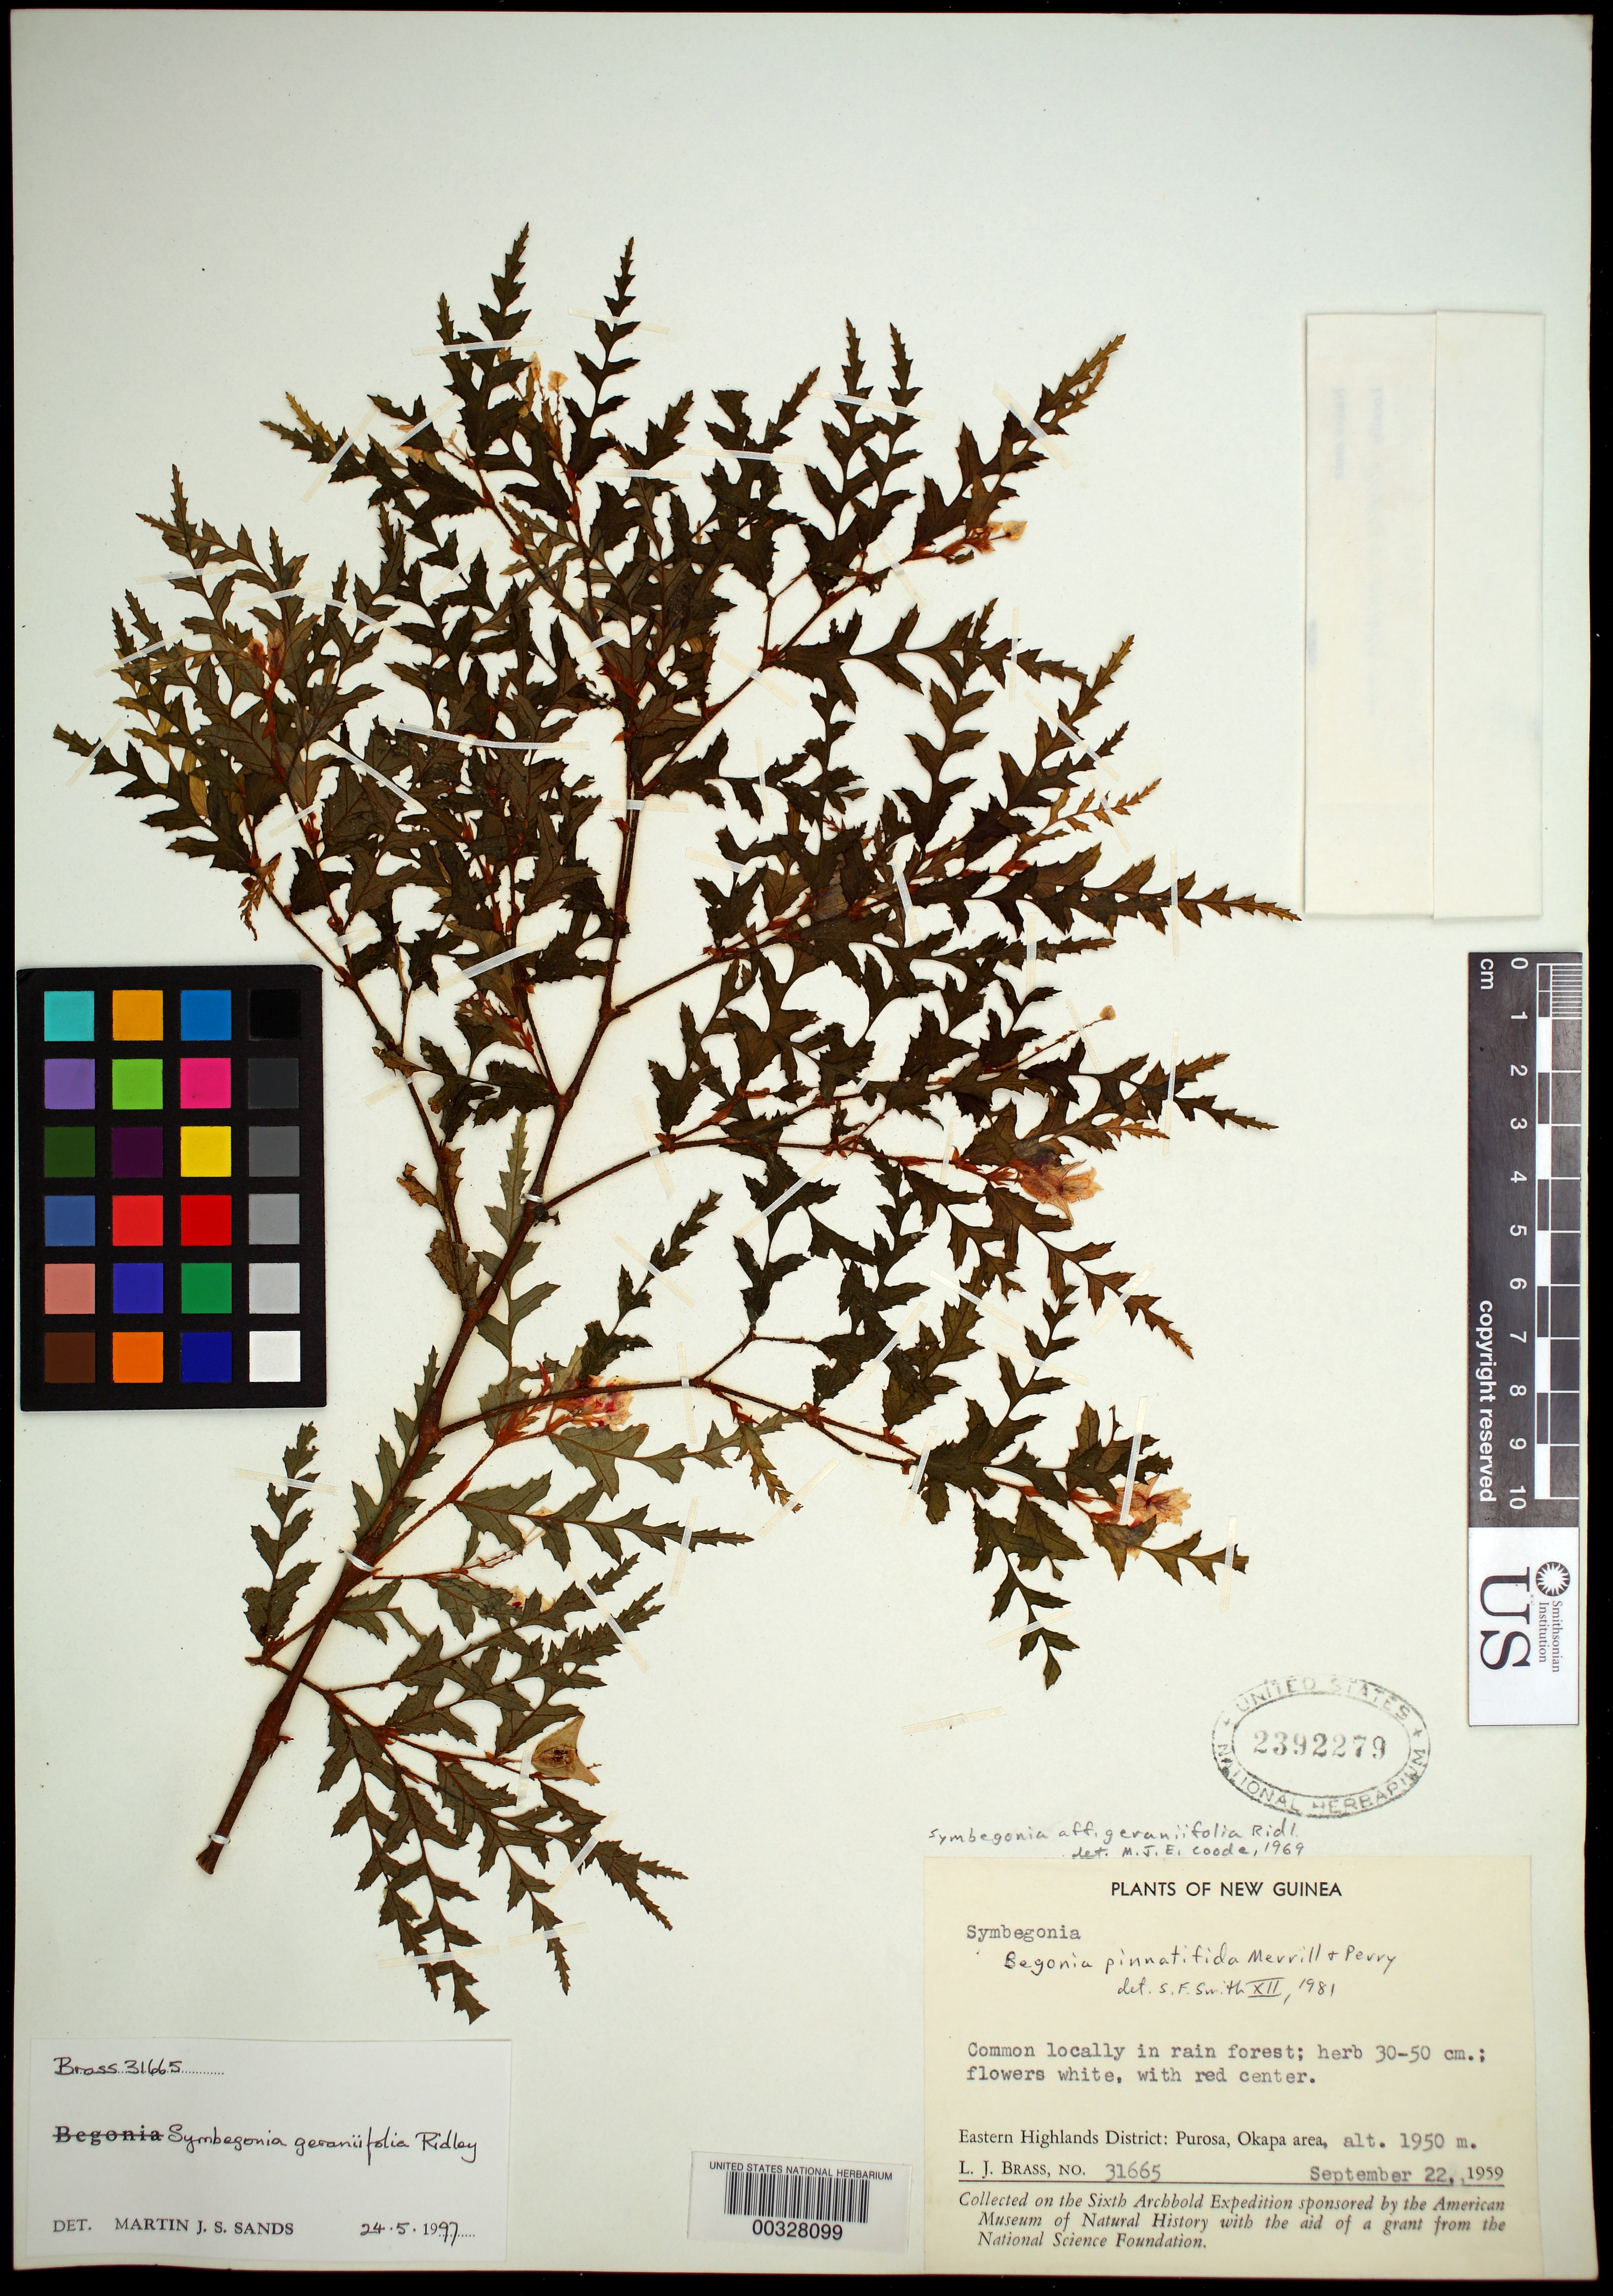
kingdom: Plantae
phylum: Tracheophyta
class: Magnoliopsida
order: Cucurbitales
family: Begoniaceae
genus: Begonia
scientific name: Begonia symgeraniifolia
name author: L.L. Forrest & Hollingsw.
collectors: L. J. Brass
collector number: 31665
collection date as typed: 22 Sep 1959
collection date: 1959-09-22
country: Papua New Guinea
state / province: Eastern Highlands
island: New Guinea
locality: Purosa, Okapa area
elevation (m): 1950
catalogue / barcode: US 2392279